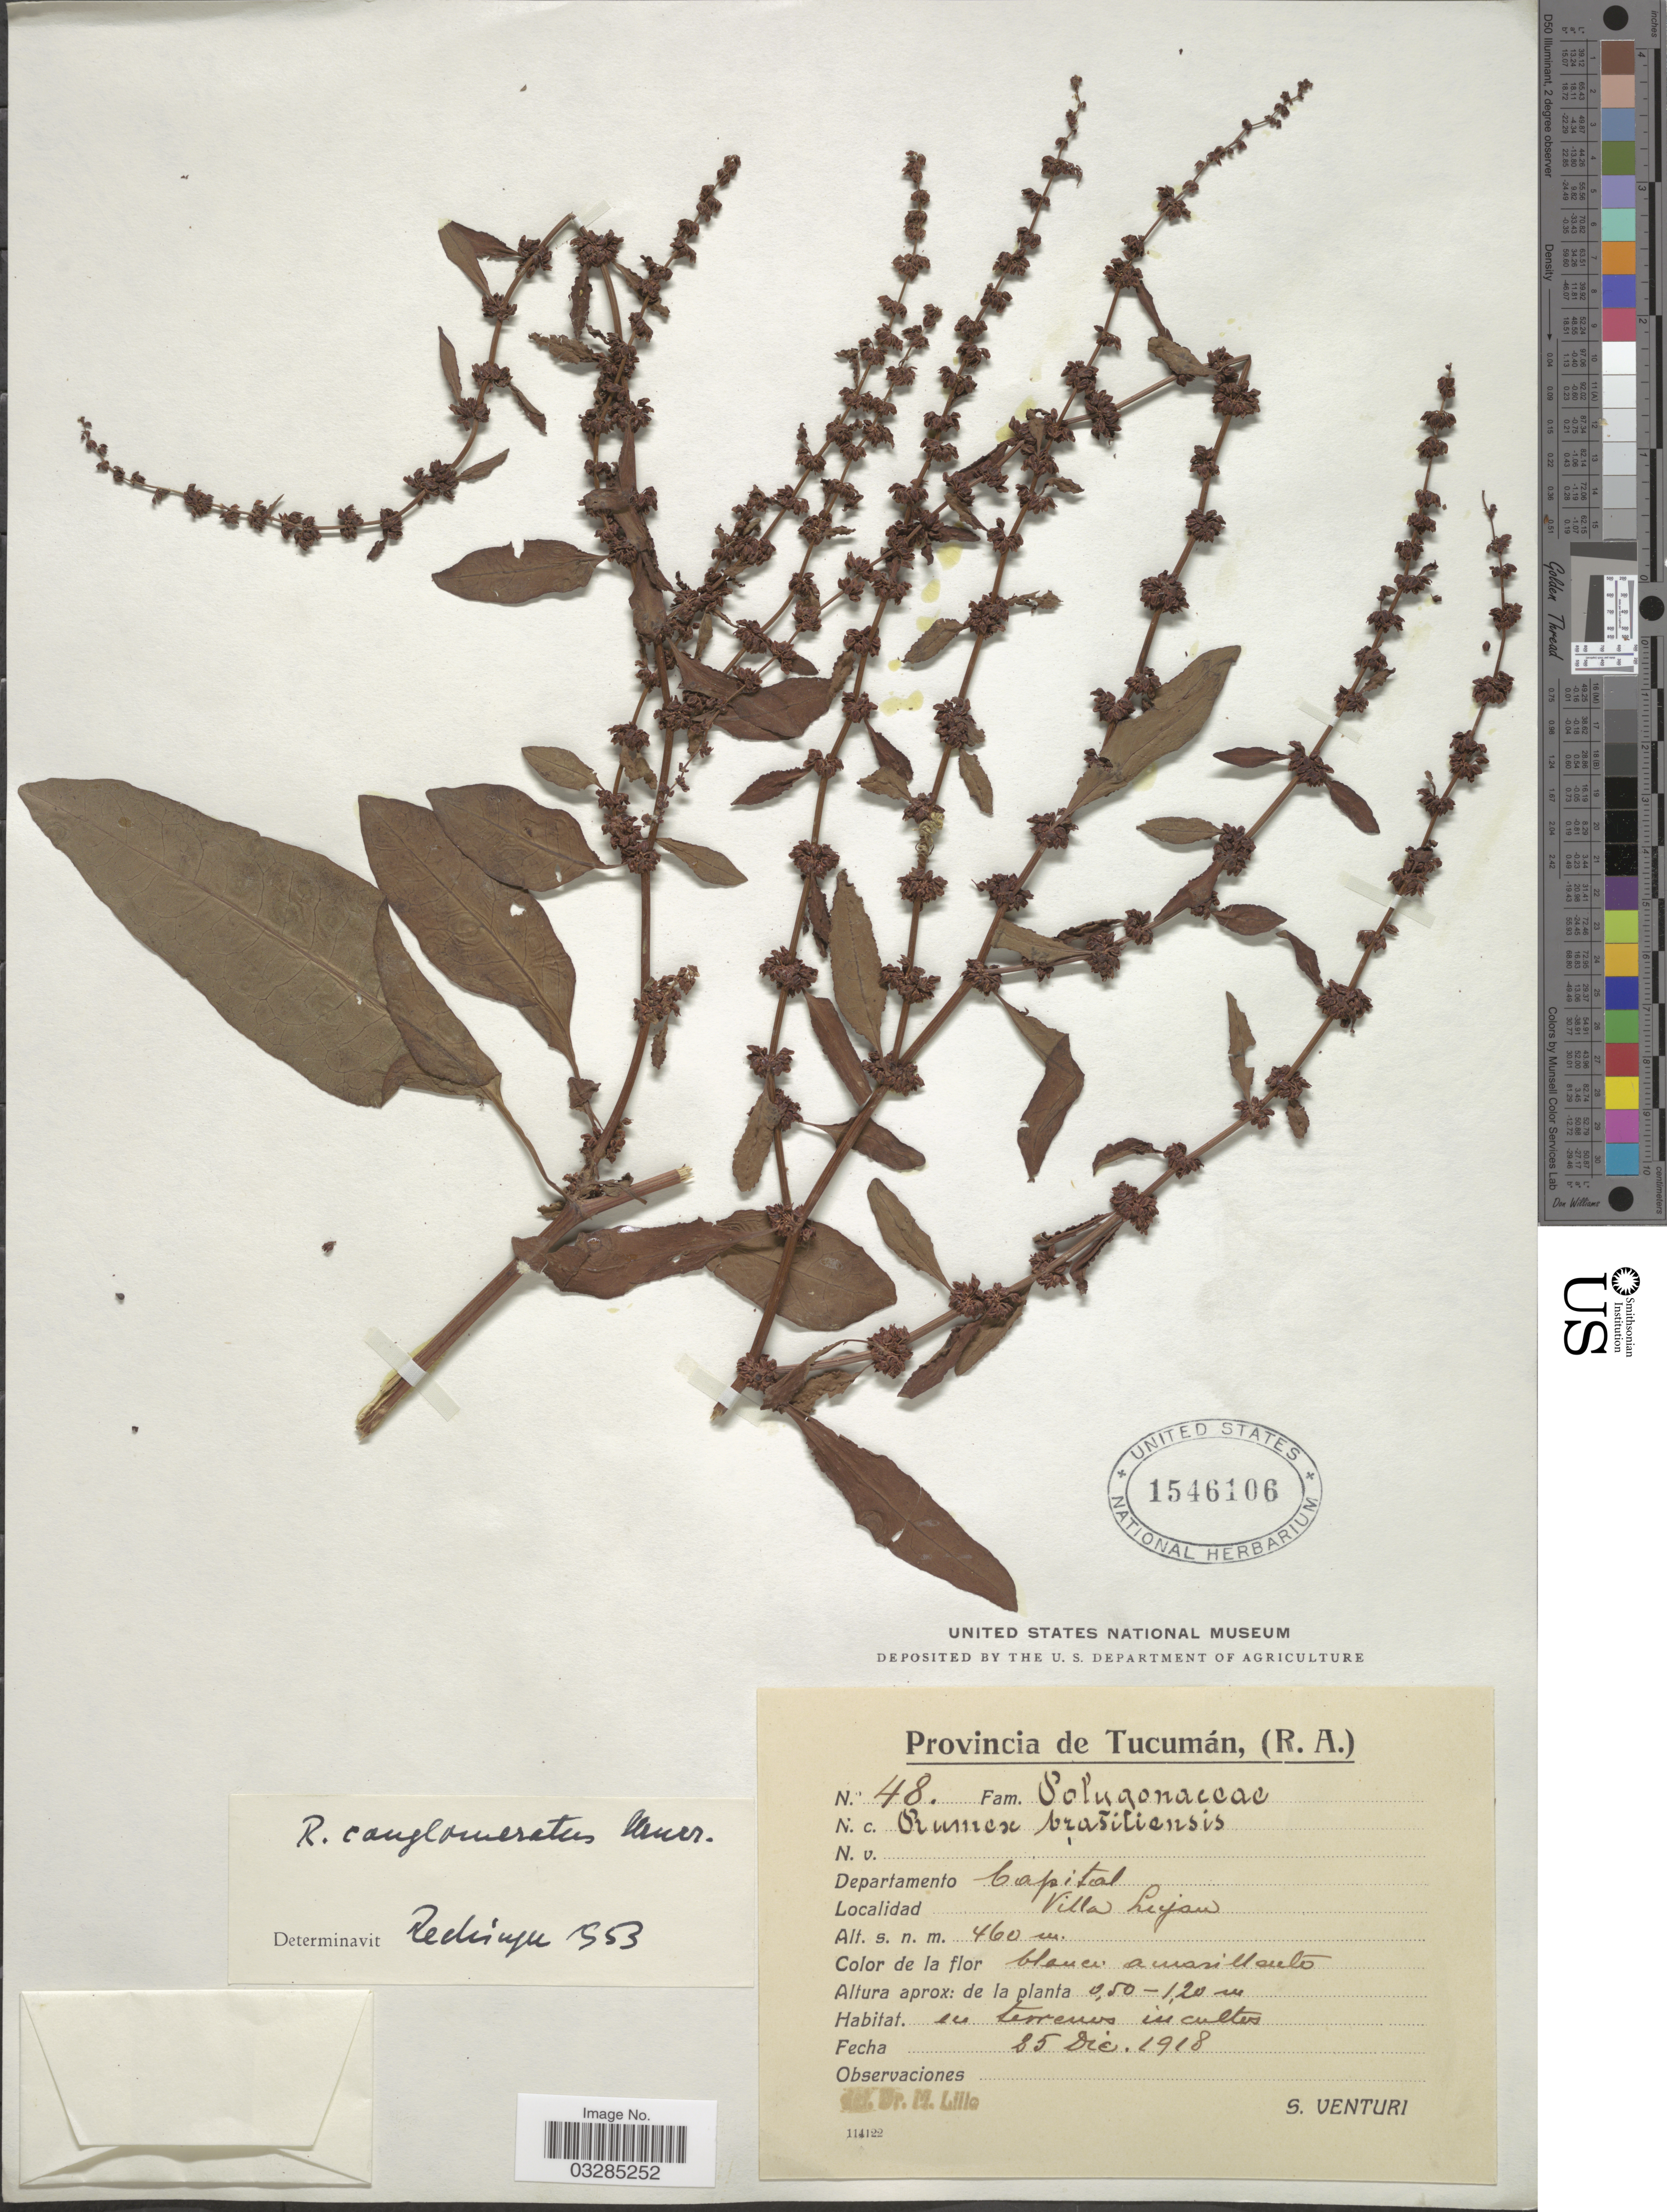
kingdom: Plantae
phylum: Tracheophyta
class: Magnoliopsida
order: Caryophyllales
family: Polygonaceae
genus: Rumex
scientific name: Rumex conglomeratus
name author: Murray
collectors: S. Venturi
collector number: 48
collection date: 1918-12-25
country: Argentina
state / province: Tucuman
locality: Departamento Capital. Villa Luján.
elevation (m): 460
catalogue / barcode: US 1546106